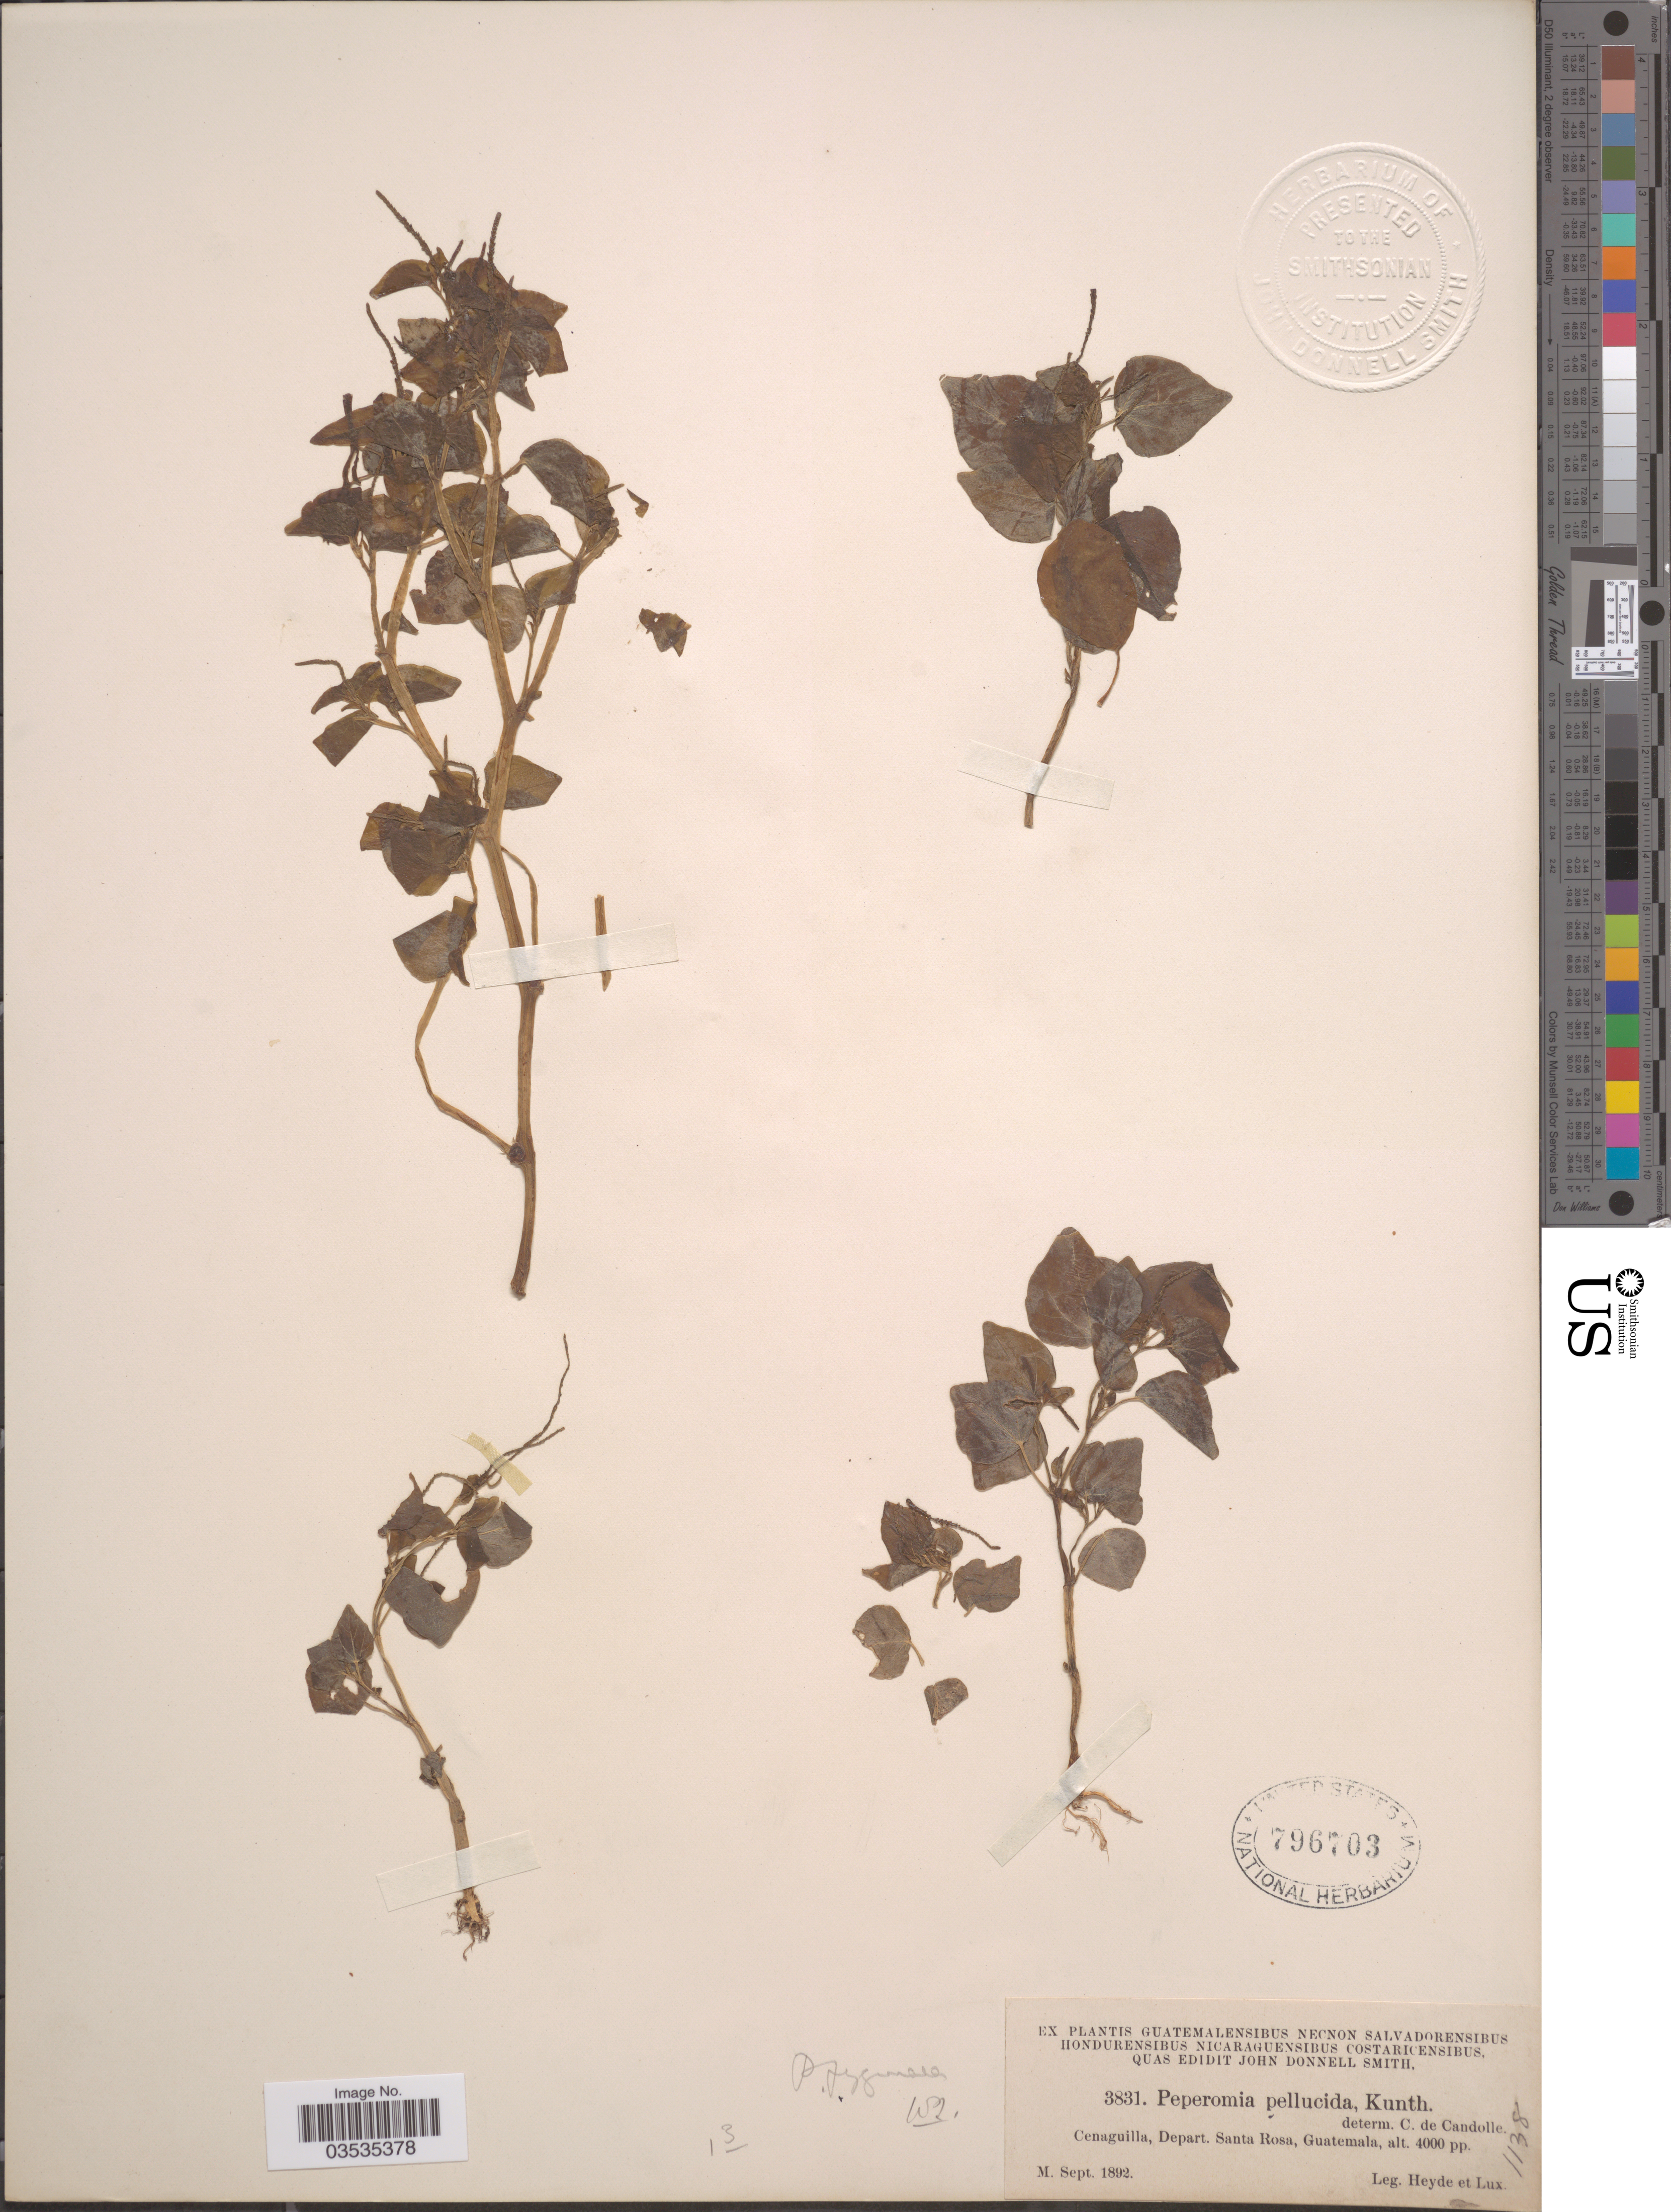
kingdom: Plantae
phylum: Tracheophyta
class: Magnoliopsida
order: Piperales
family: Piperaceae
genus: Peperomia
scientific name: Peperomia pellucida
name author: (L.) Kunth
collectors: Heyde & Lux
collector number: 3831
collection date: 1892-09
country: Guatemala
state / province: Santa Rosa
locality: Cenaguilla, Depart.Santa Rosa.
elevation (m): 1219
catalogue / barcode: US 796703